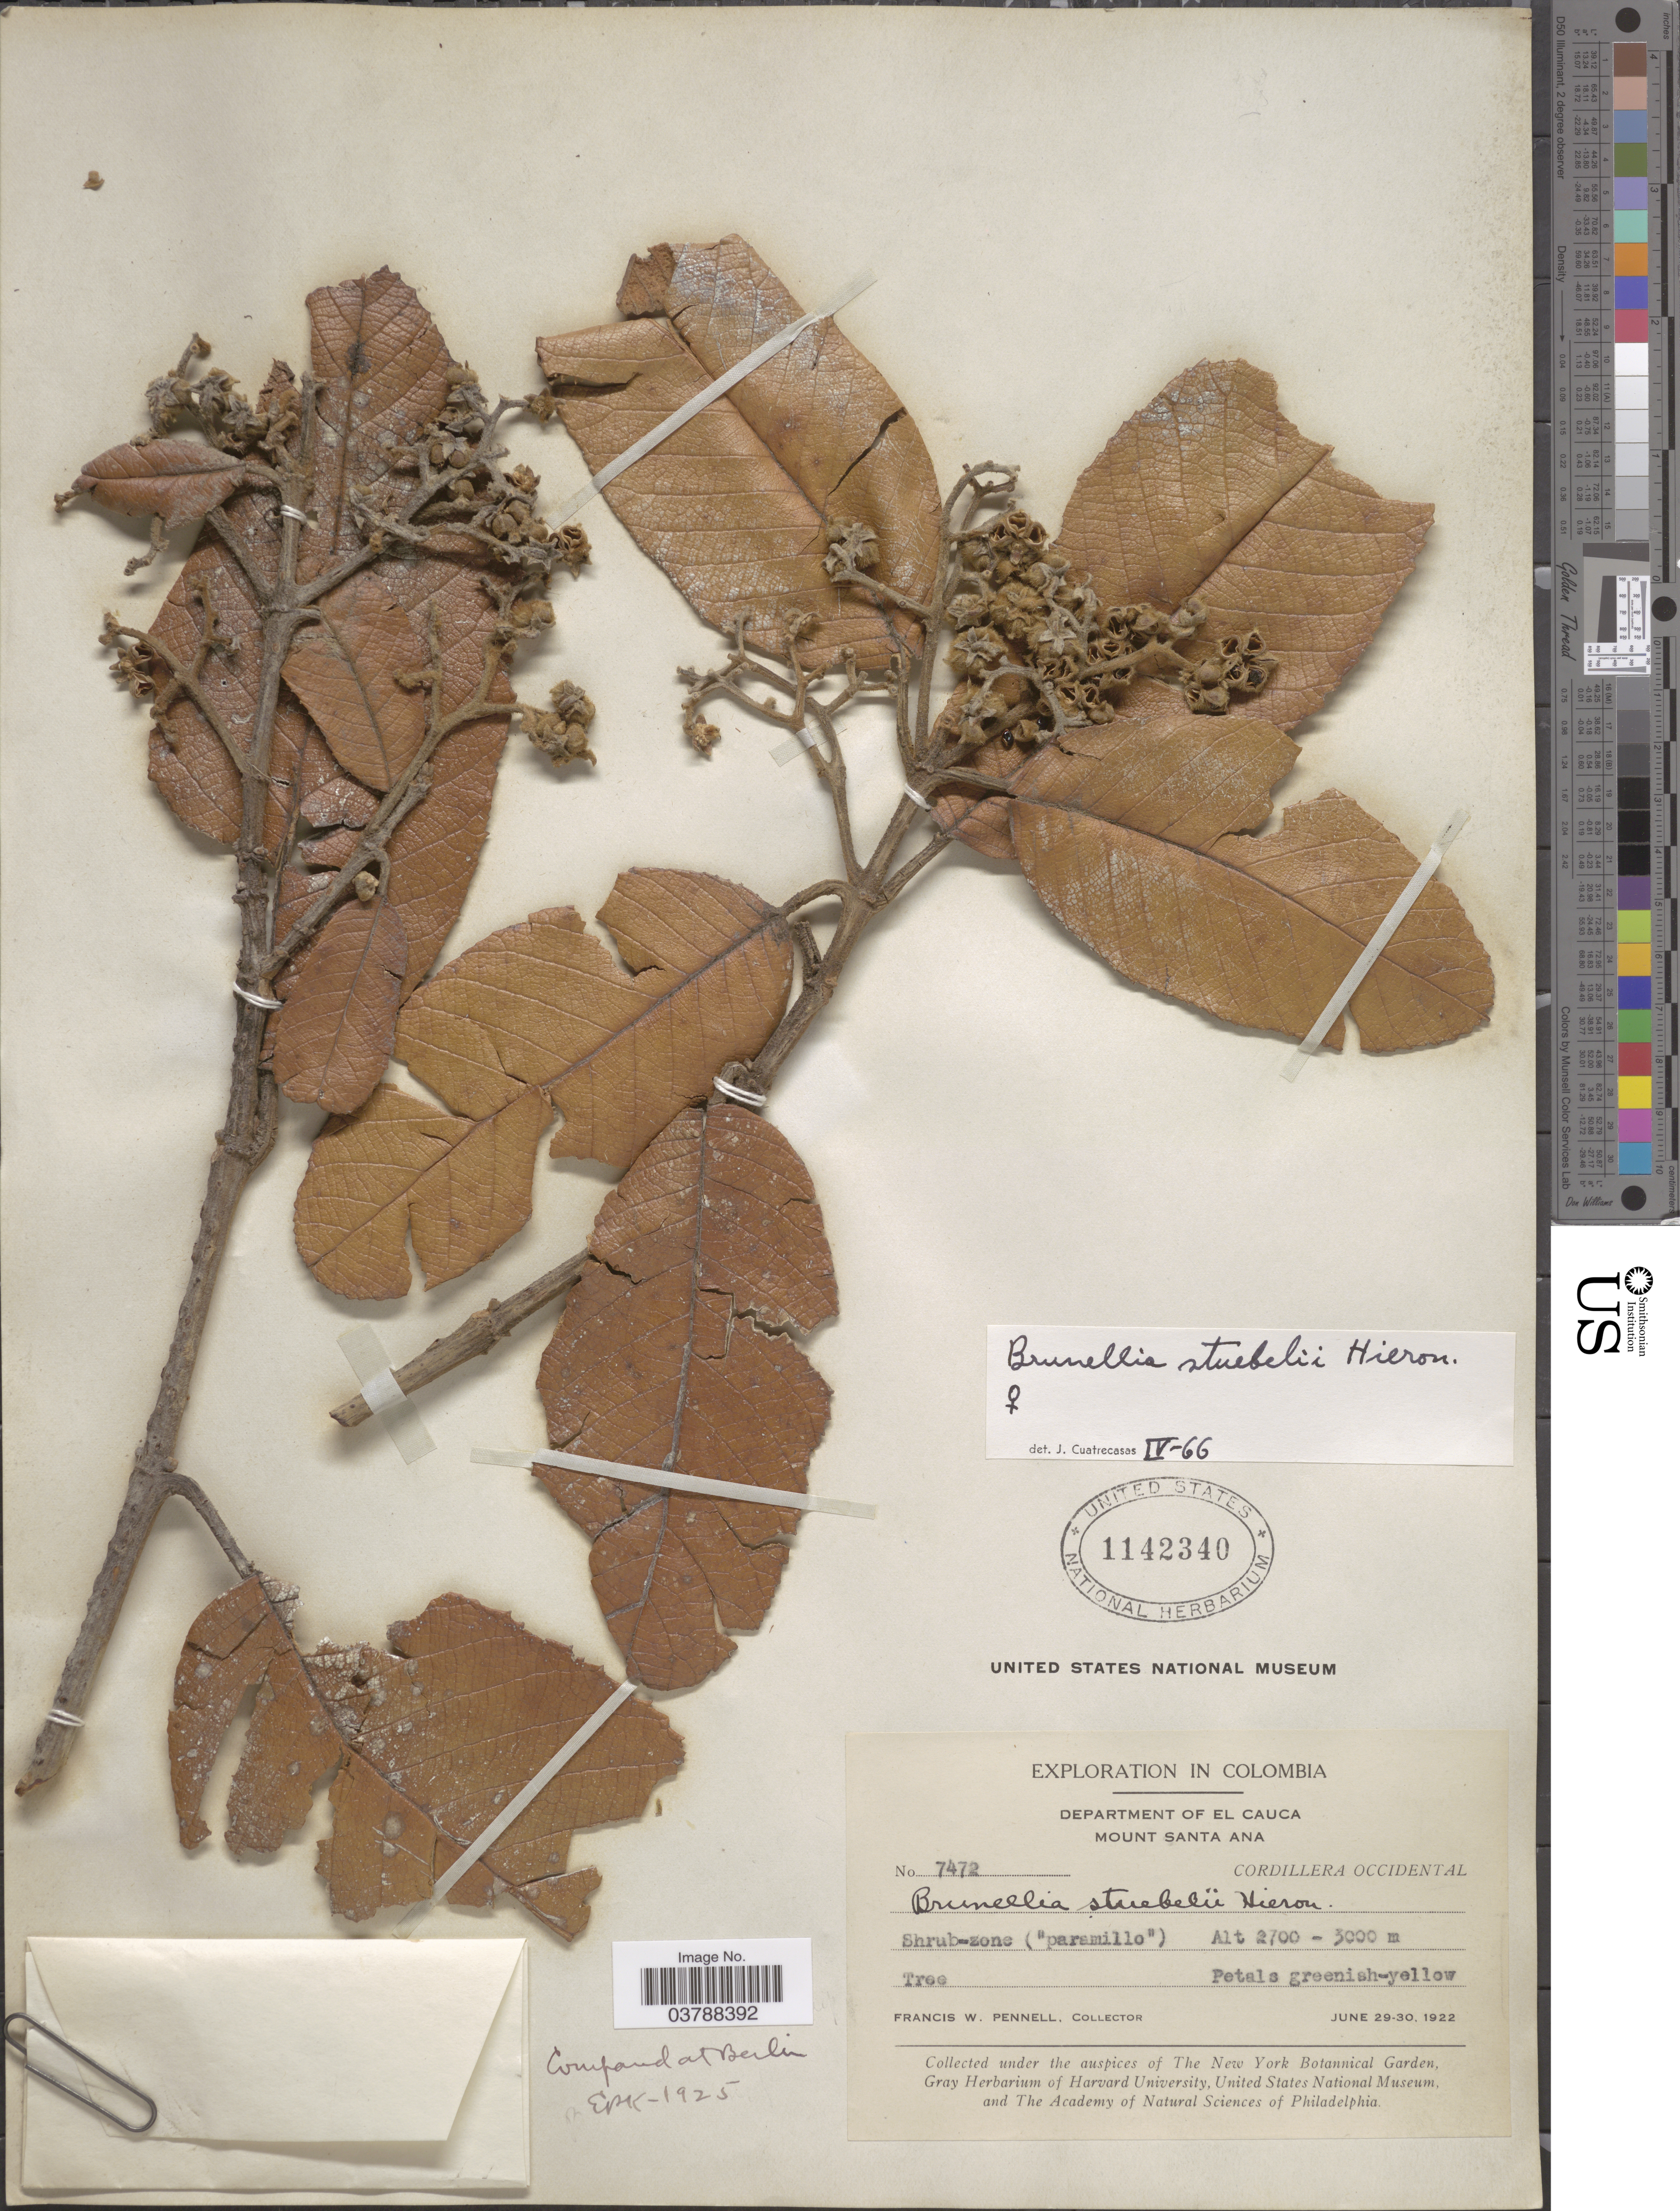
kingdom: Plantae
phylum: Tracheophyta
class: Magnoliopsida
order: Oxalidales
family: Brunelliaceae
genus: Brunellia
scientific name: Brunellia stuebelii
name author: Hieron.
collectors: F. W. Pennell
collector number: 7472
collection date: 1922-06-29/1922-06-30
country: Colombia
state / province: Cauca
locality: Department of El Cauca. Mount Santa Ana. Cordillera Occidental.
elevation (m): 2700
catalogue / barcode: US 1142340